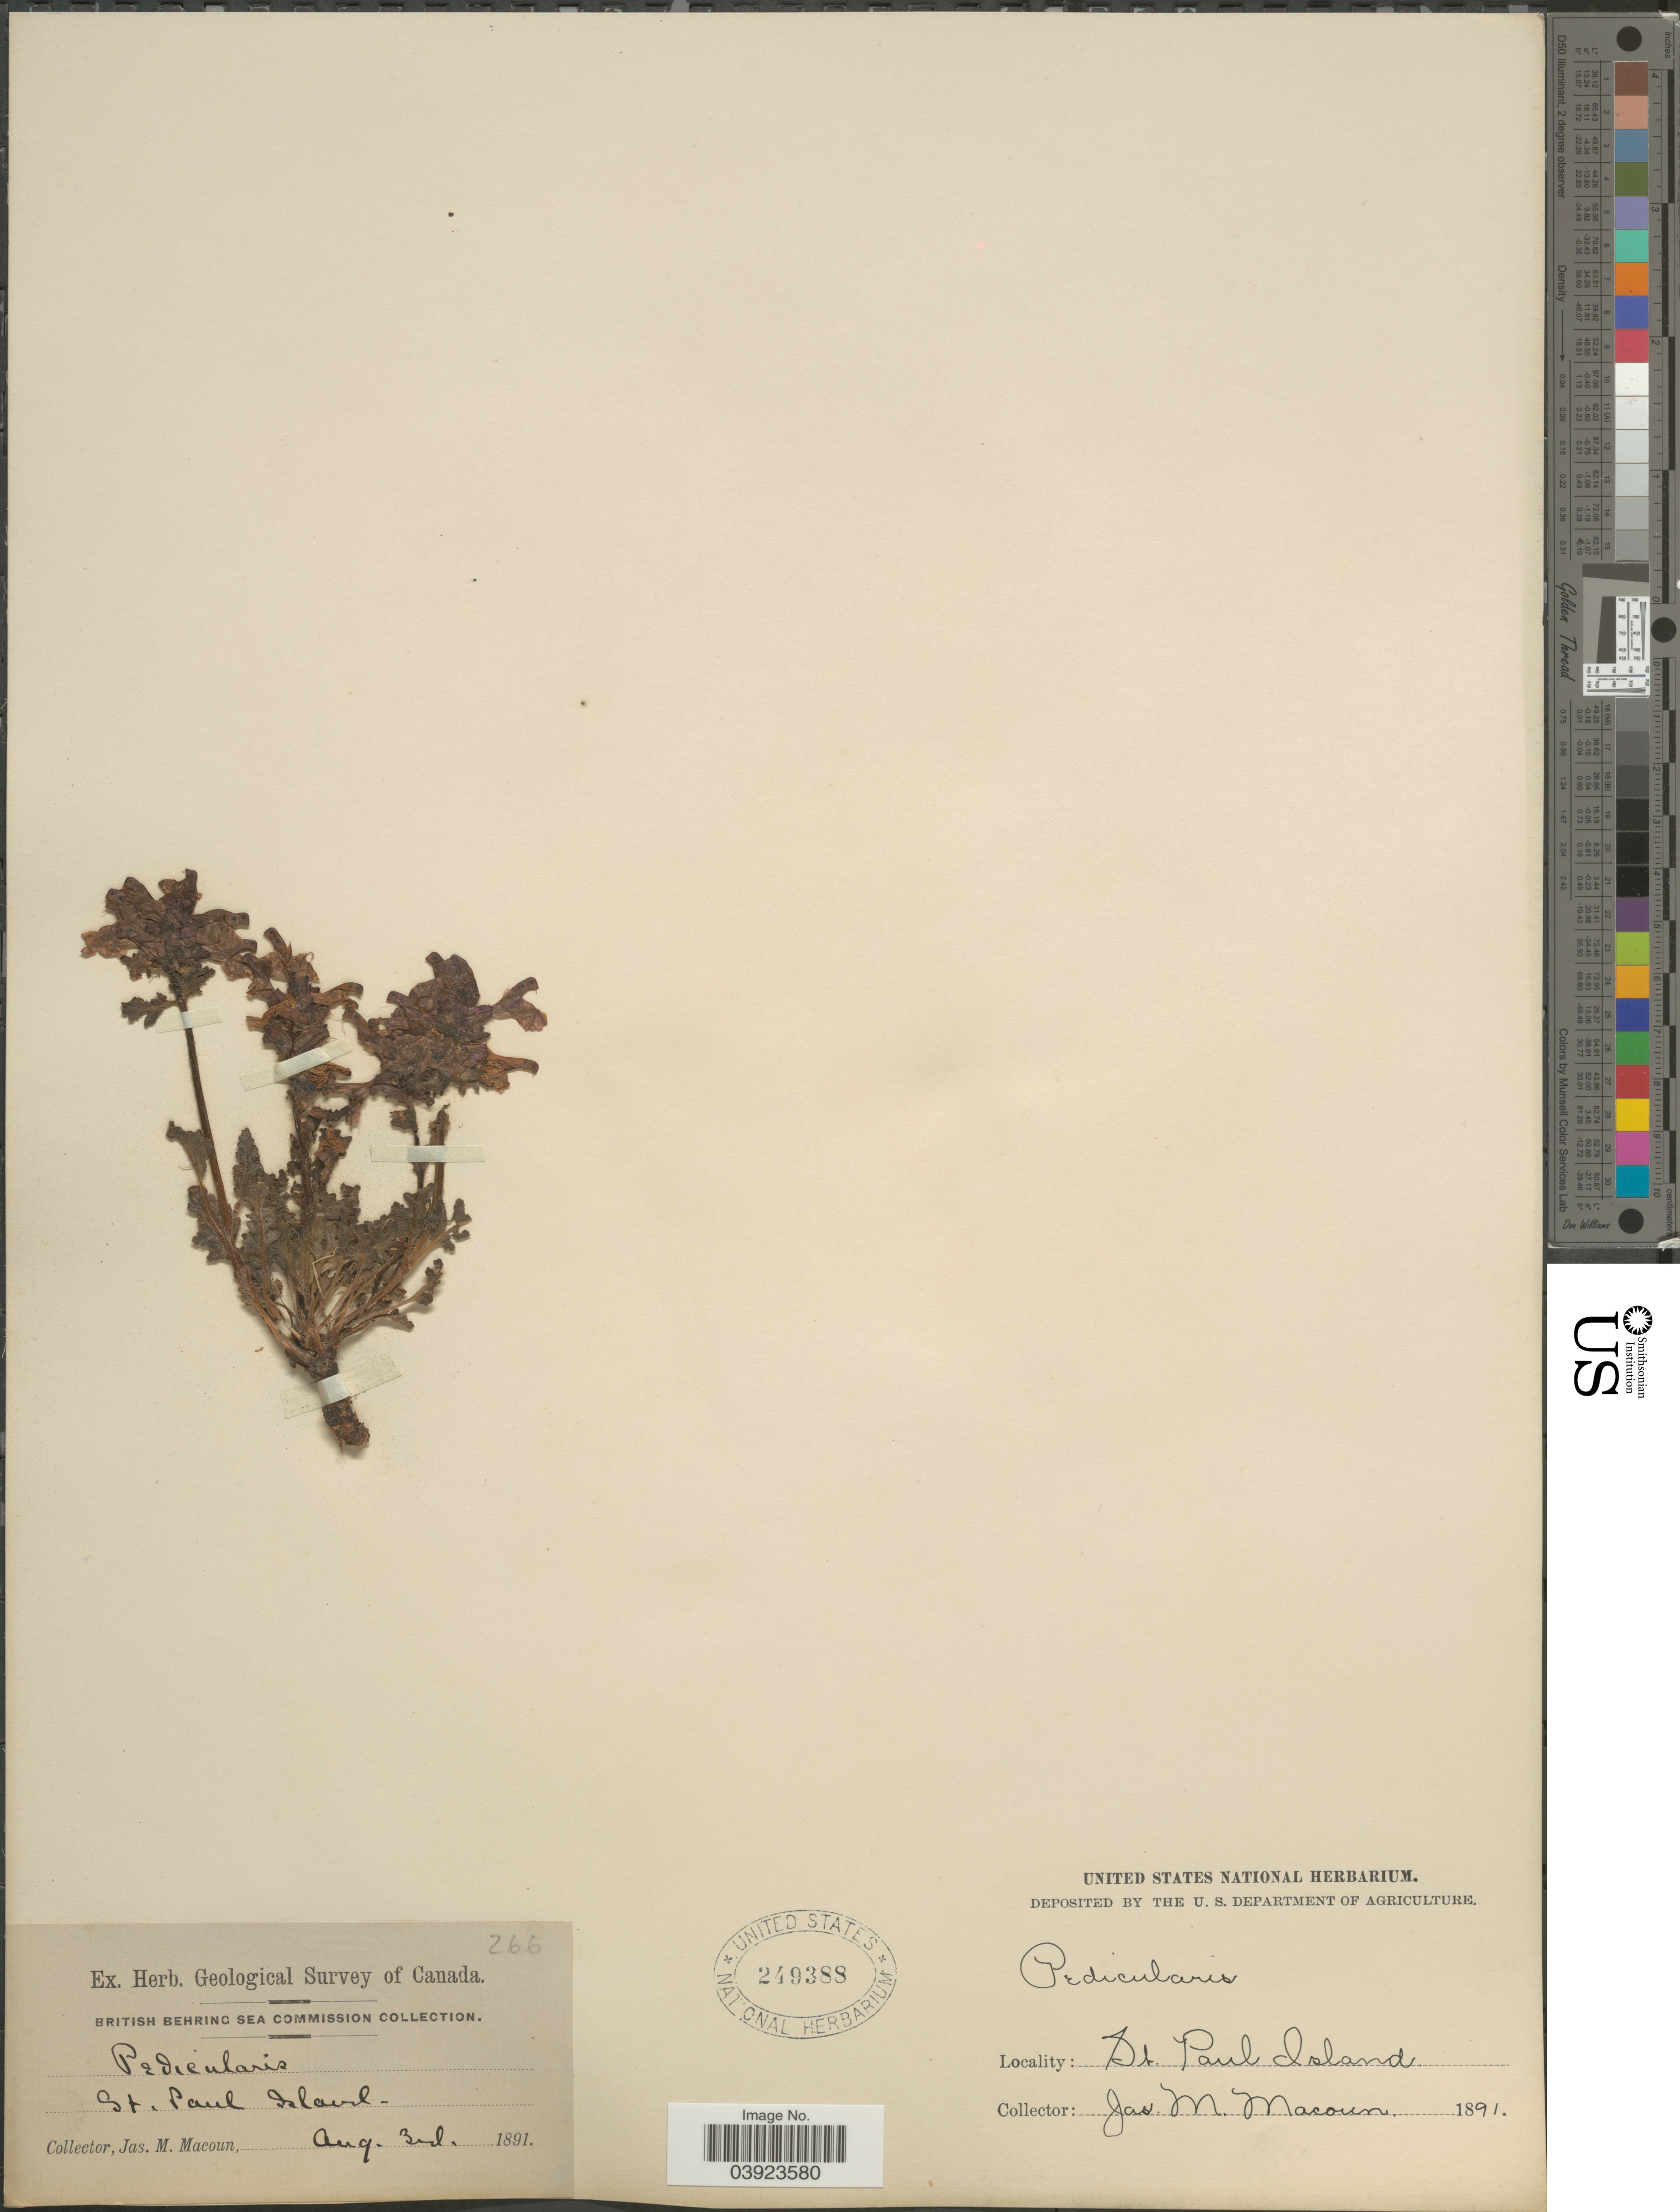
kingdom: Plantae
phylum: Tracheophyta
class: Magnoliopsida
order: Lamiales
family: Orobanchaceae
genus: Pedicularis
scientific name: Pedicularis verticillata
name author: L.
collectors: J. M. Macoun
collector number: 266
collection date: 1891-08-03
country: United States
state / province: Alaska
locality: St. Paul Island.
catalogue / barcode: US 249388